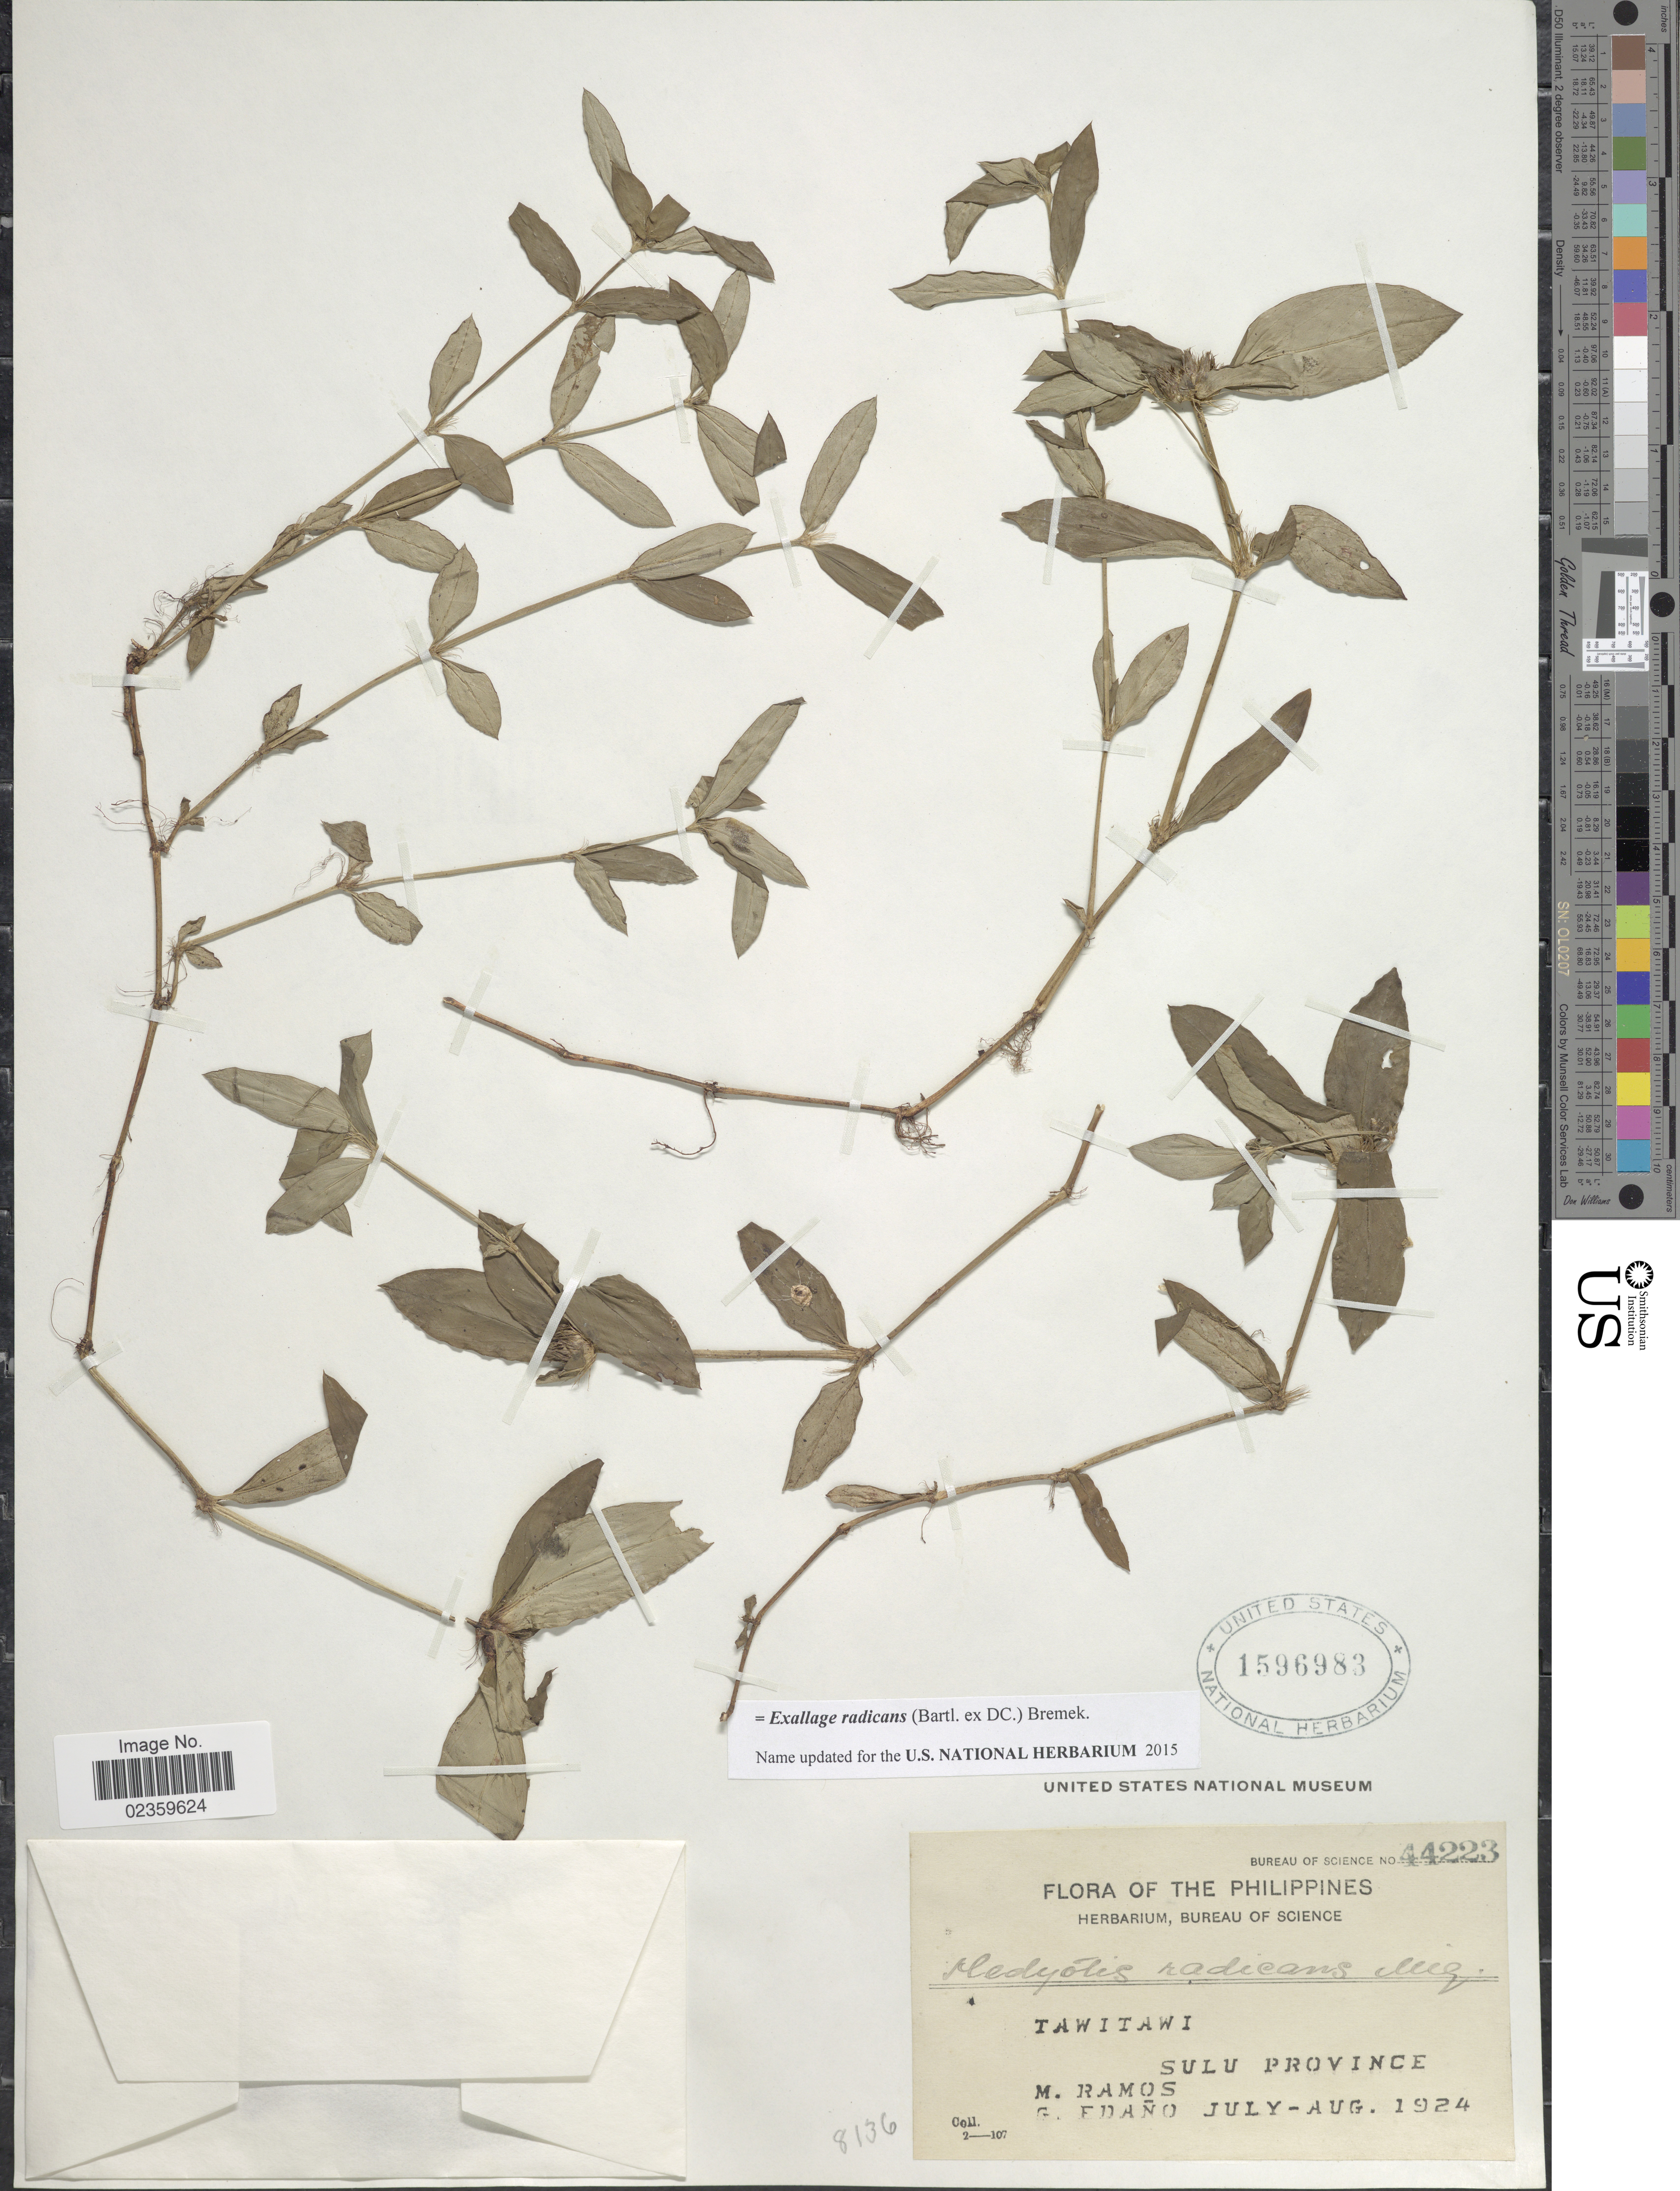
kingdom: Plantae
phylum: Tracheophyta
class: Magnoliopsida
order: Gentianales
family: Rubiaceae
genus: Exallage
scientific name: Exallage radicans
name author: (Bartl. ex DC.) Bremek.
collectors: M. Ramos & G. Edaño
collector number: Bureau of Science 44223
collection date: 1924-07/1924-08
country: Philippines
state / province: Muslim Mindanao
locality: Tawitawi. Sulu Province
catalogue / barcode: US 1596983